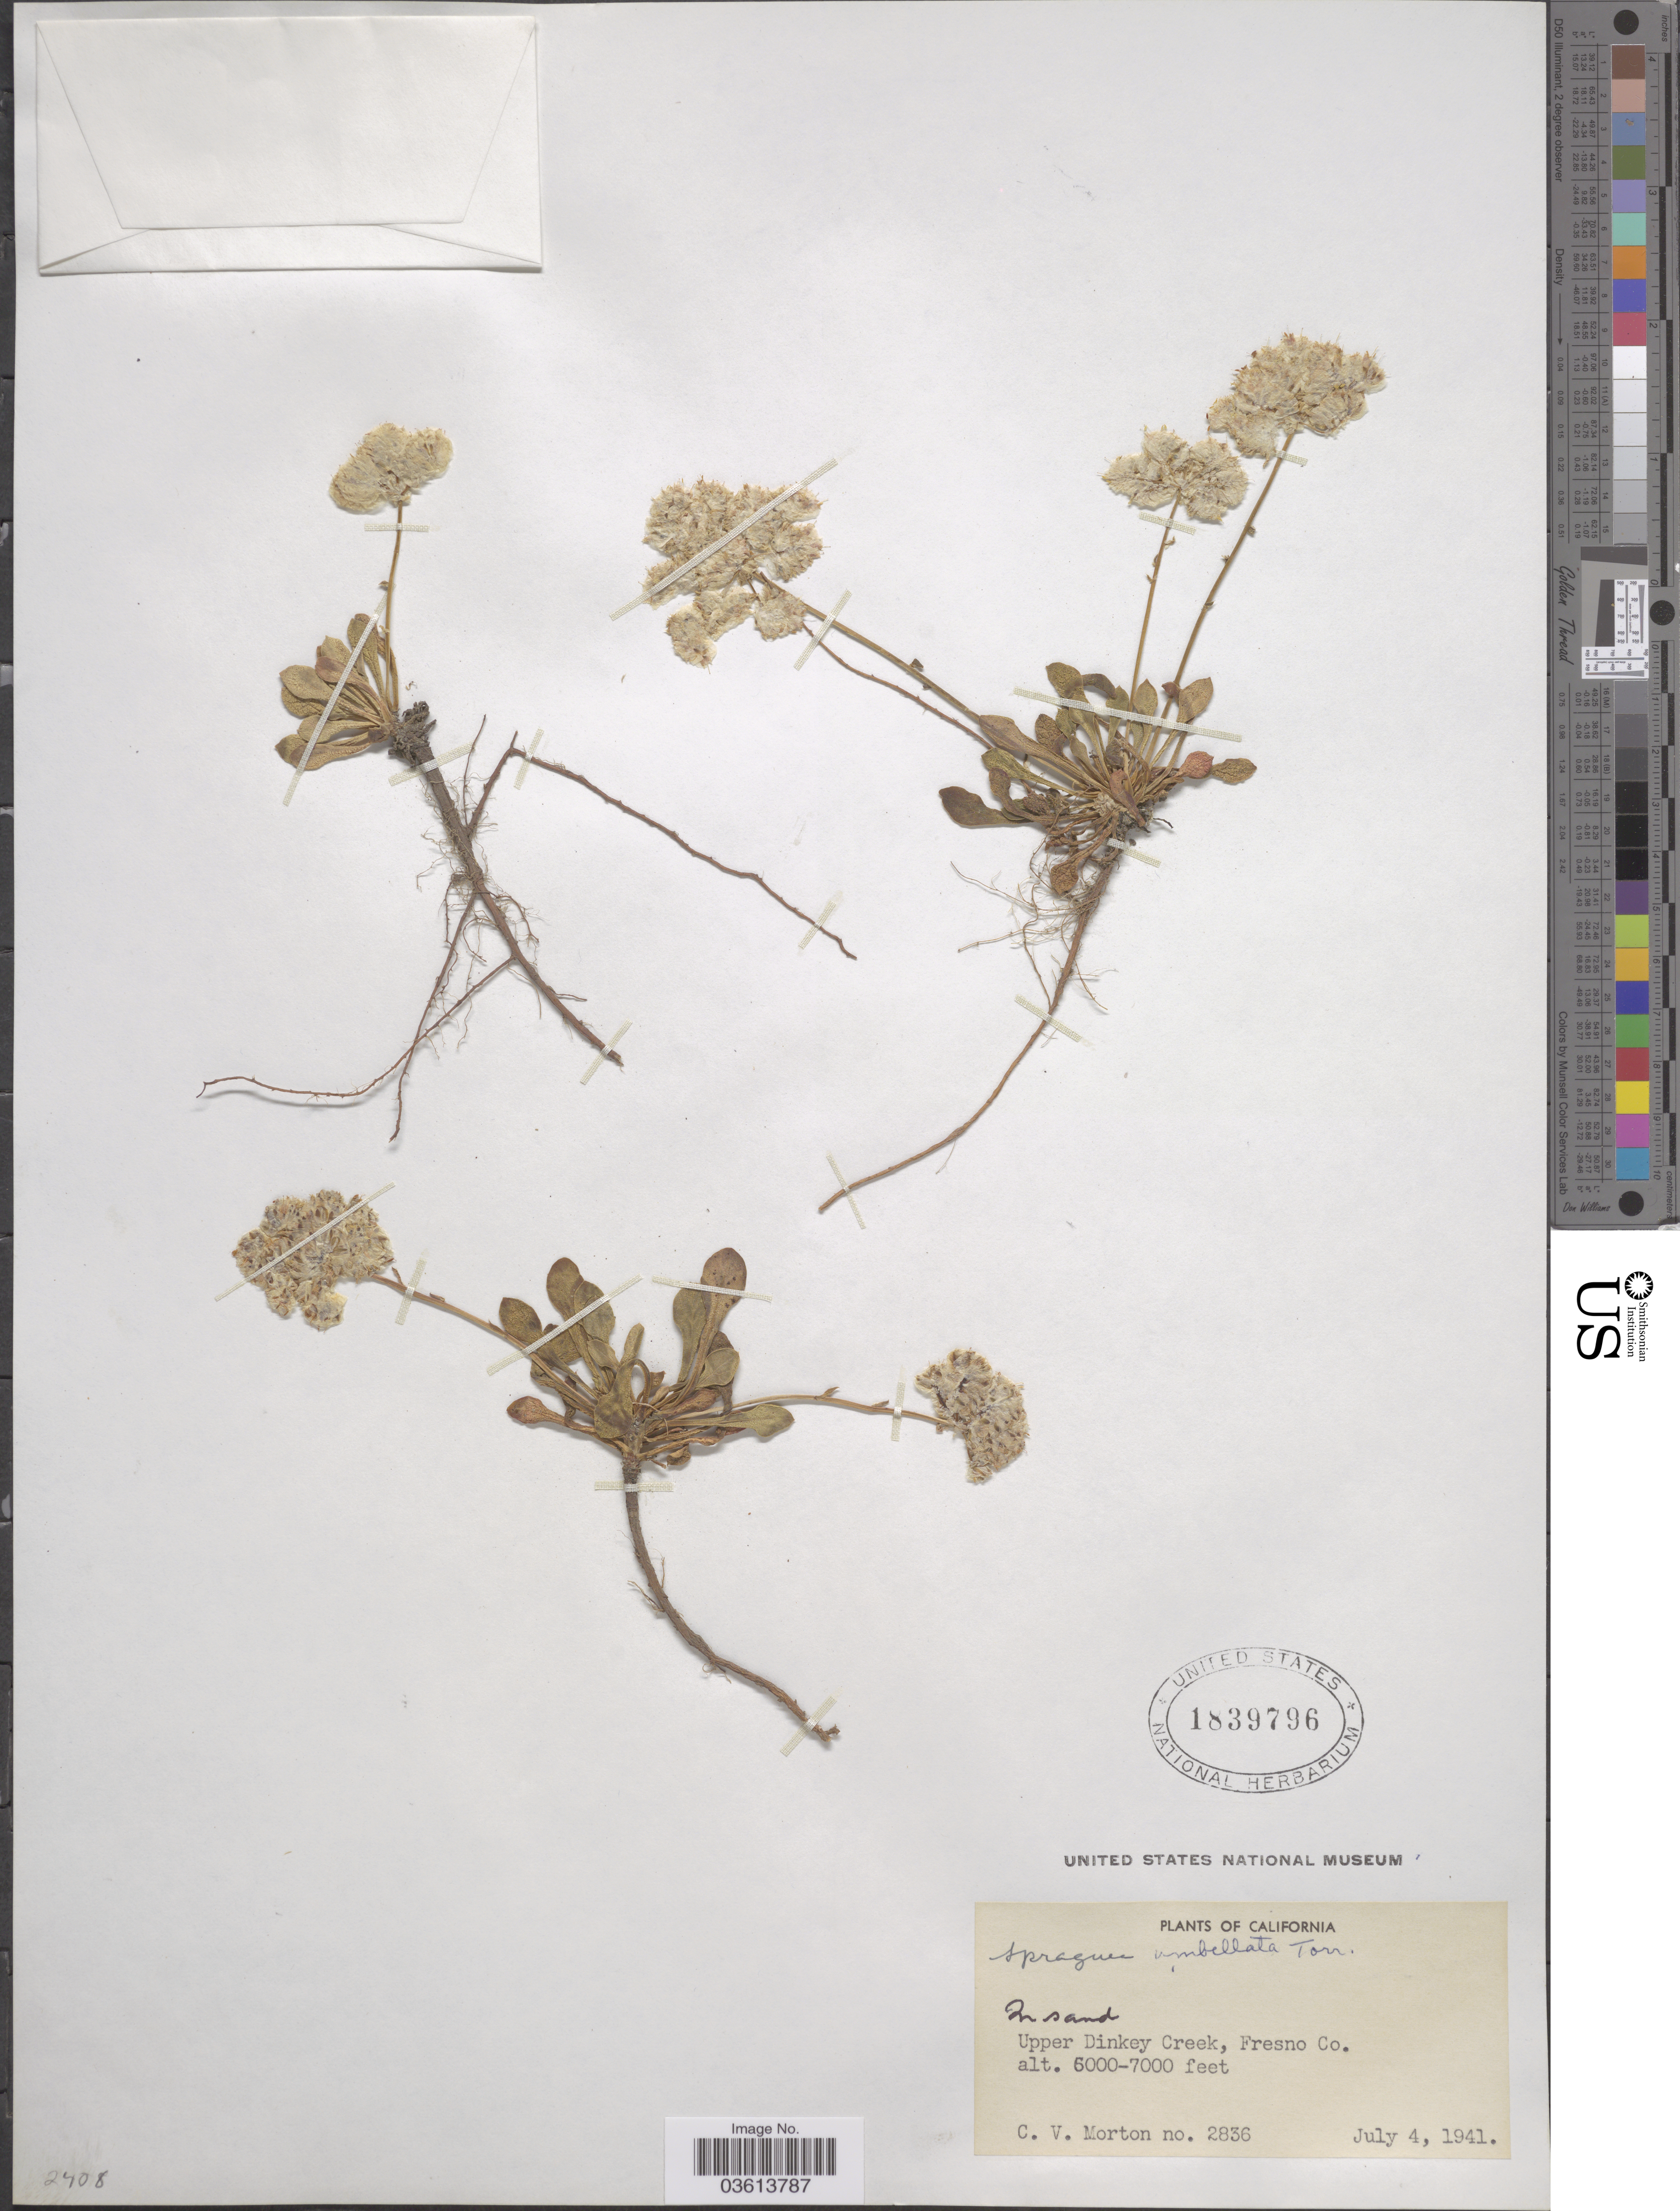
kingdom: Plantae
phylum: Tracheophyta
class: Magnoliopsida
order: Caryophyllales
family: Montiaceae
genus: Calyptridium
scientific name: Calyptridium monospermum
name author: Greene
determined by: Strong, Mark T., (BOT), Smithsonian Institution - National Museum of Natural History (UNITED STATES)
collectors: C. V. Morton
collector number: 2836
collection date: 1941-07-04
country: United States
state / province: California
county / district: Fresno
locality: Upper Dinkey Creek, Fresno Co.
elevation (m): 1829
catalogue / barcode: US 1839796